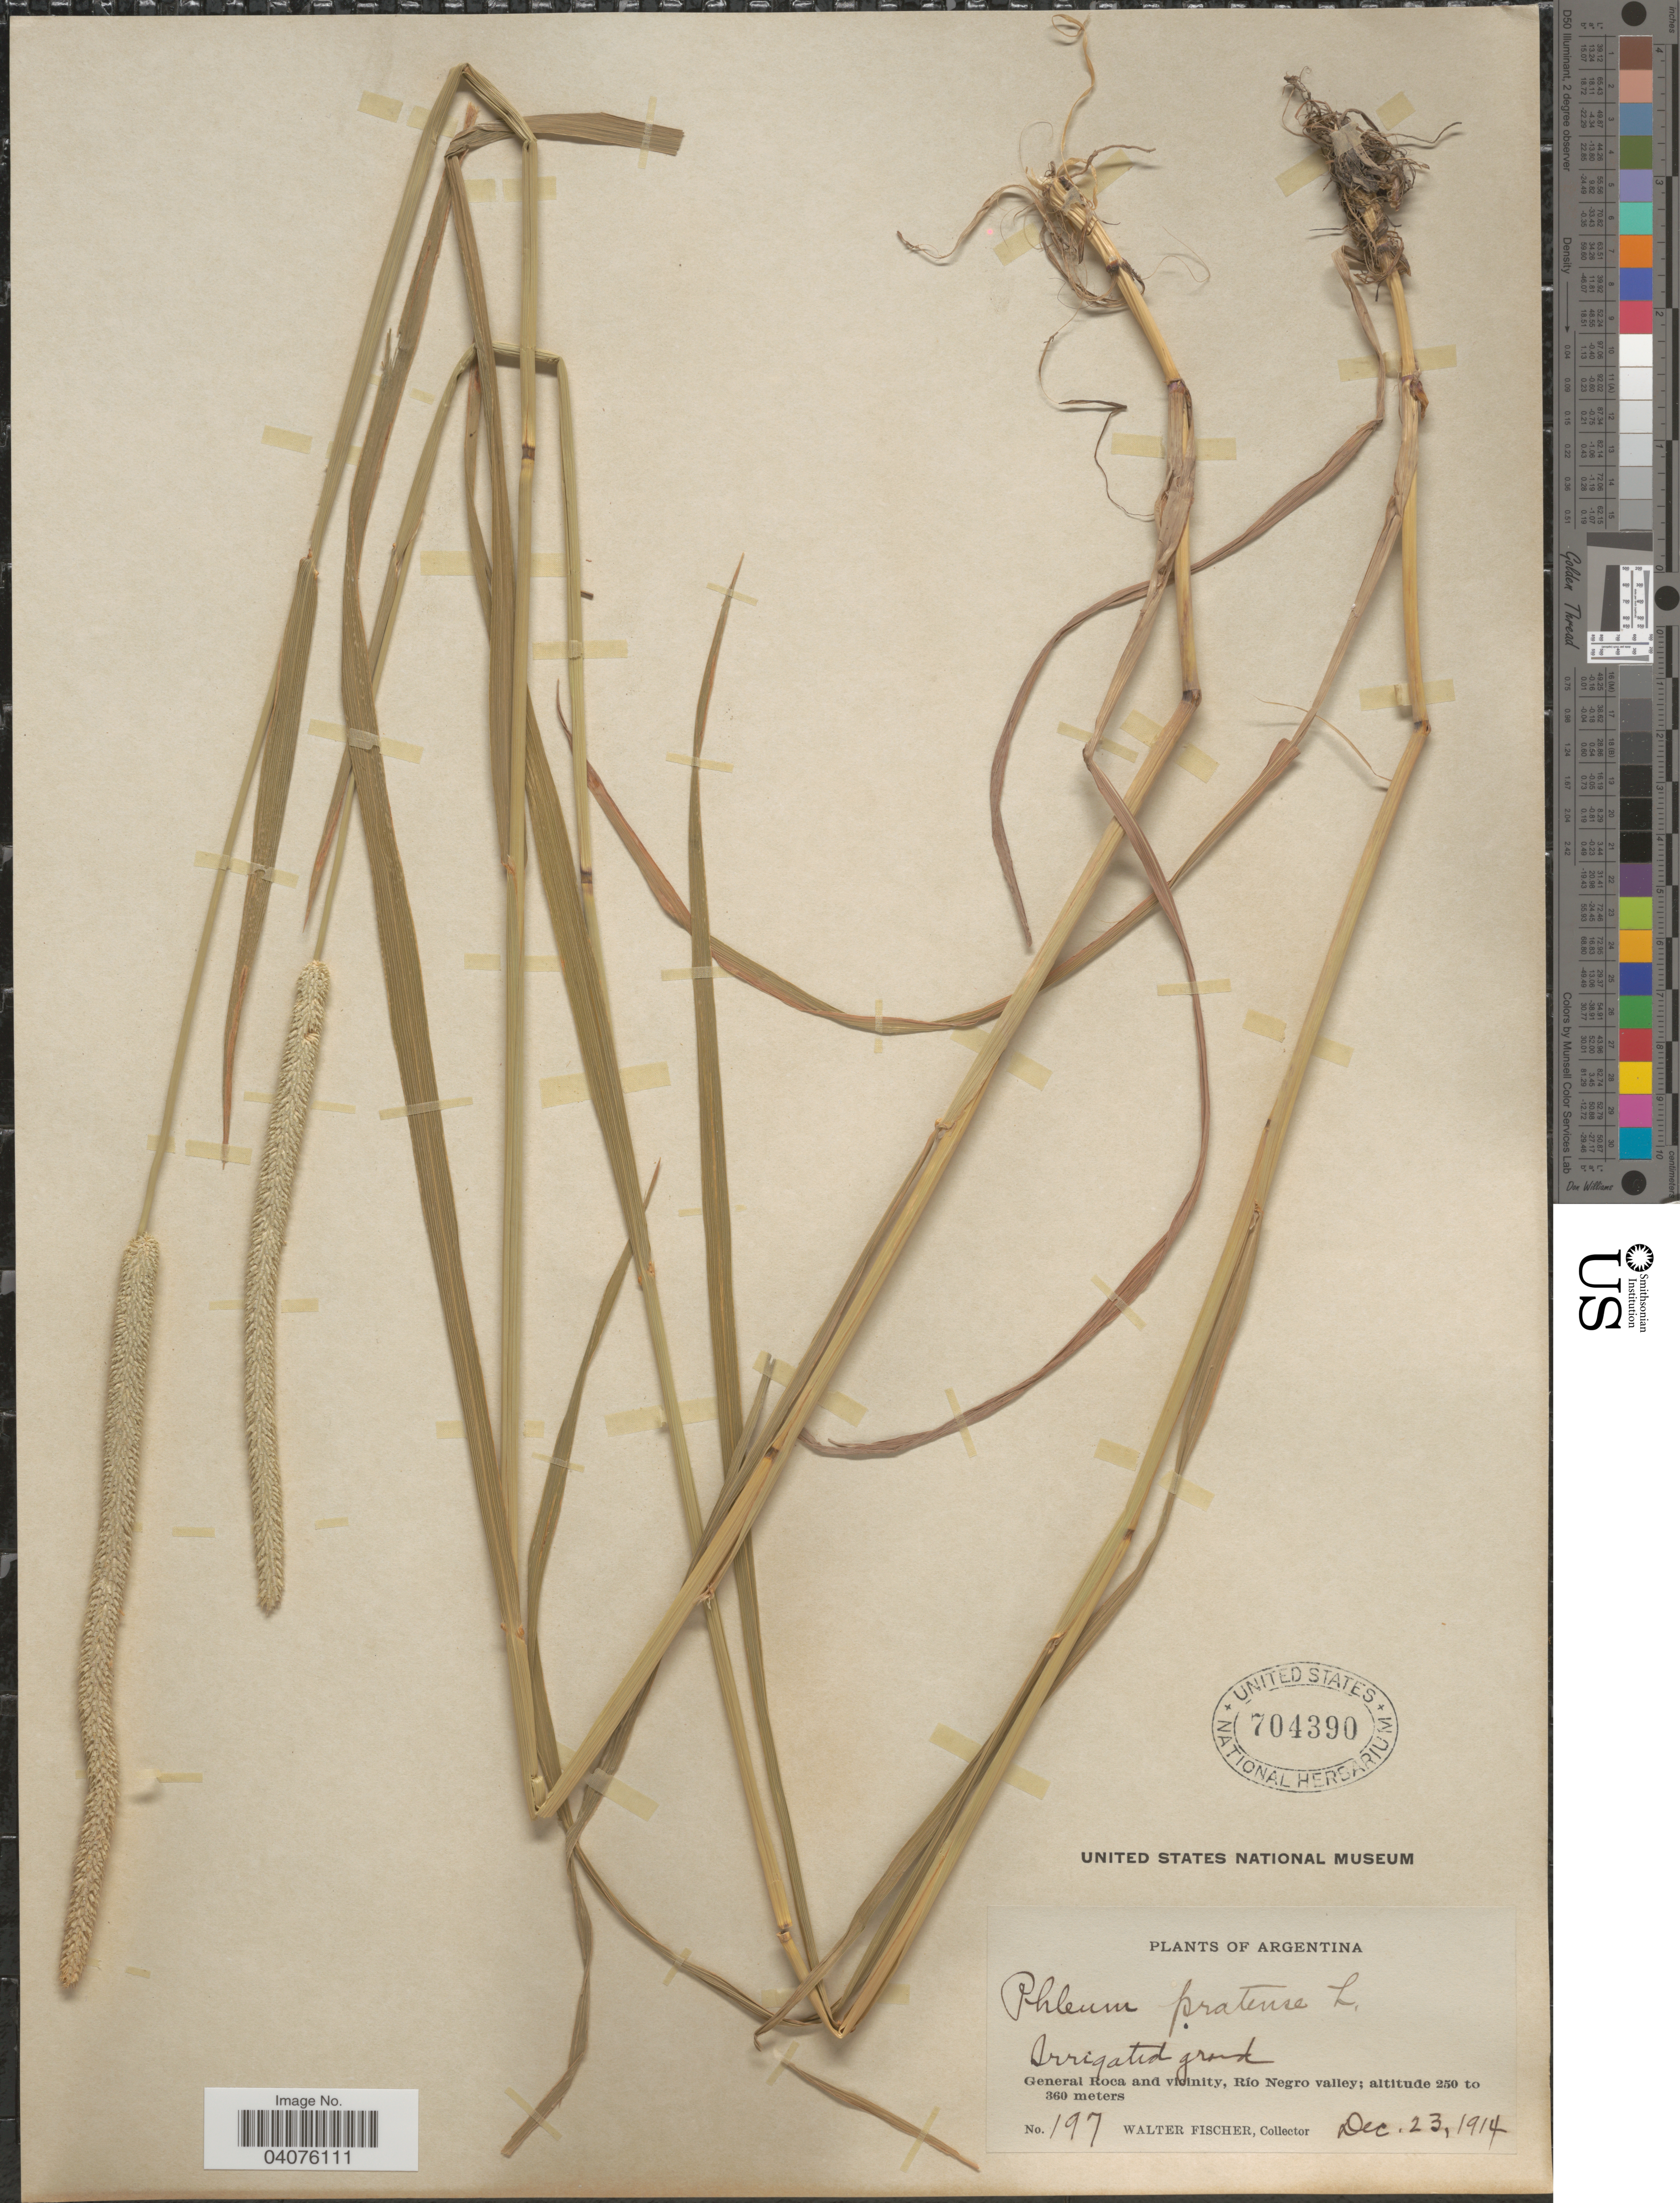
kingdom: Plantae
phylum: Tracheophyta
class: Liliopsida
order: Poales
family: Poaceae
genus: Phleum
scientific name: Phleum pratense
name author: L.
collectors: W. Fischer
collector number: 197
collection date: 1914-12-23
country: Argentina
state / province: Rio Negro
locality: General Roca and vicinity, Río Negro valley.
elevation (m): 250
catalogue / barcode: US 704390